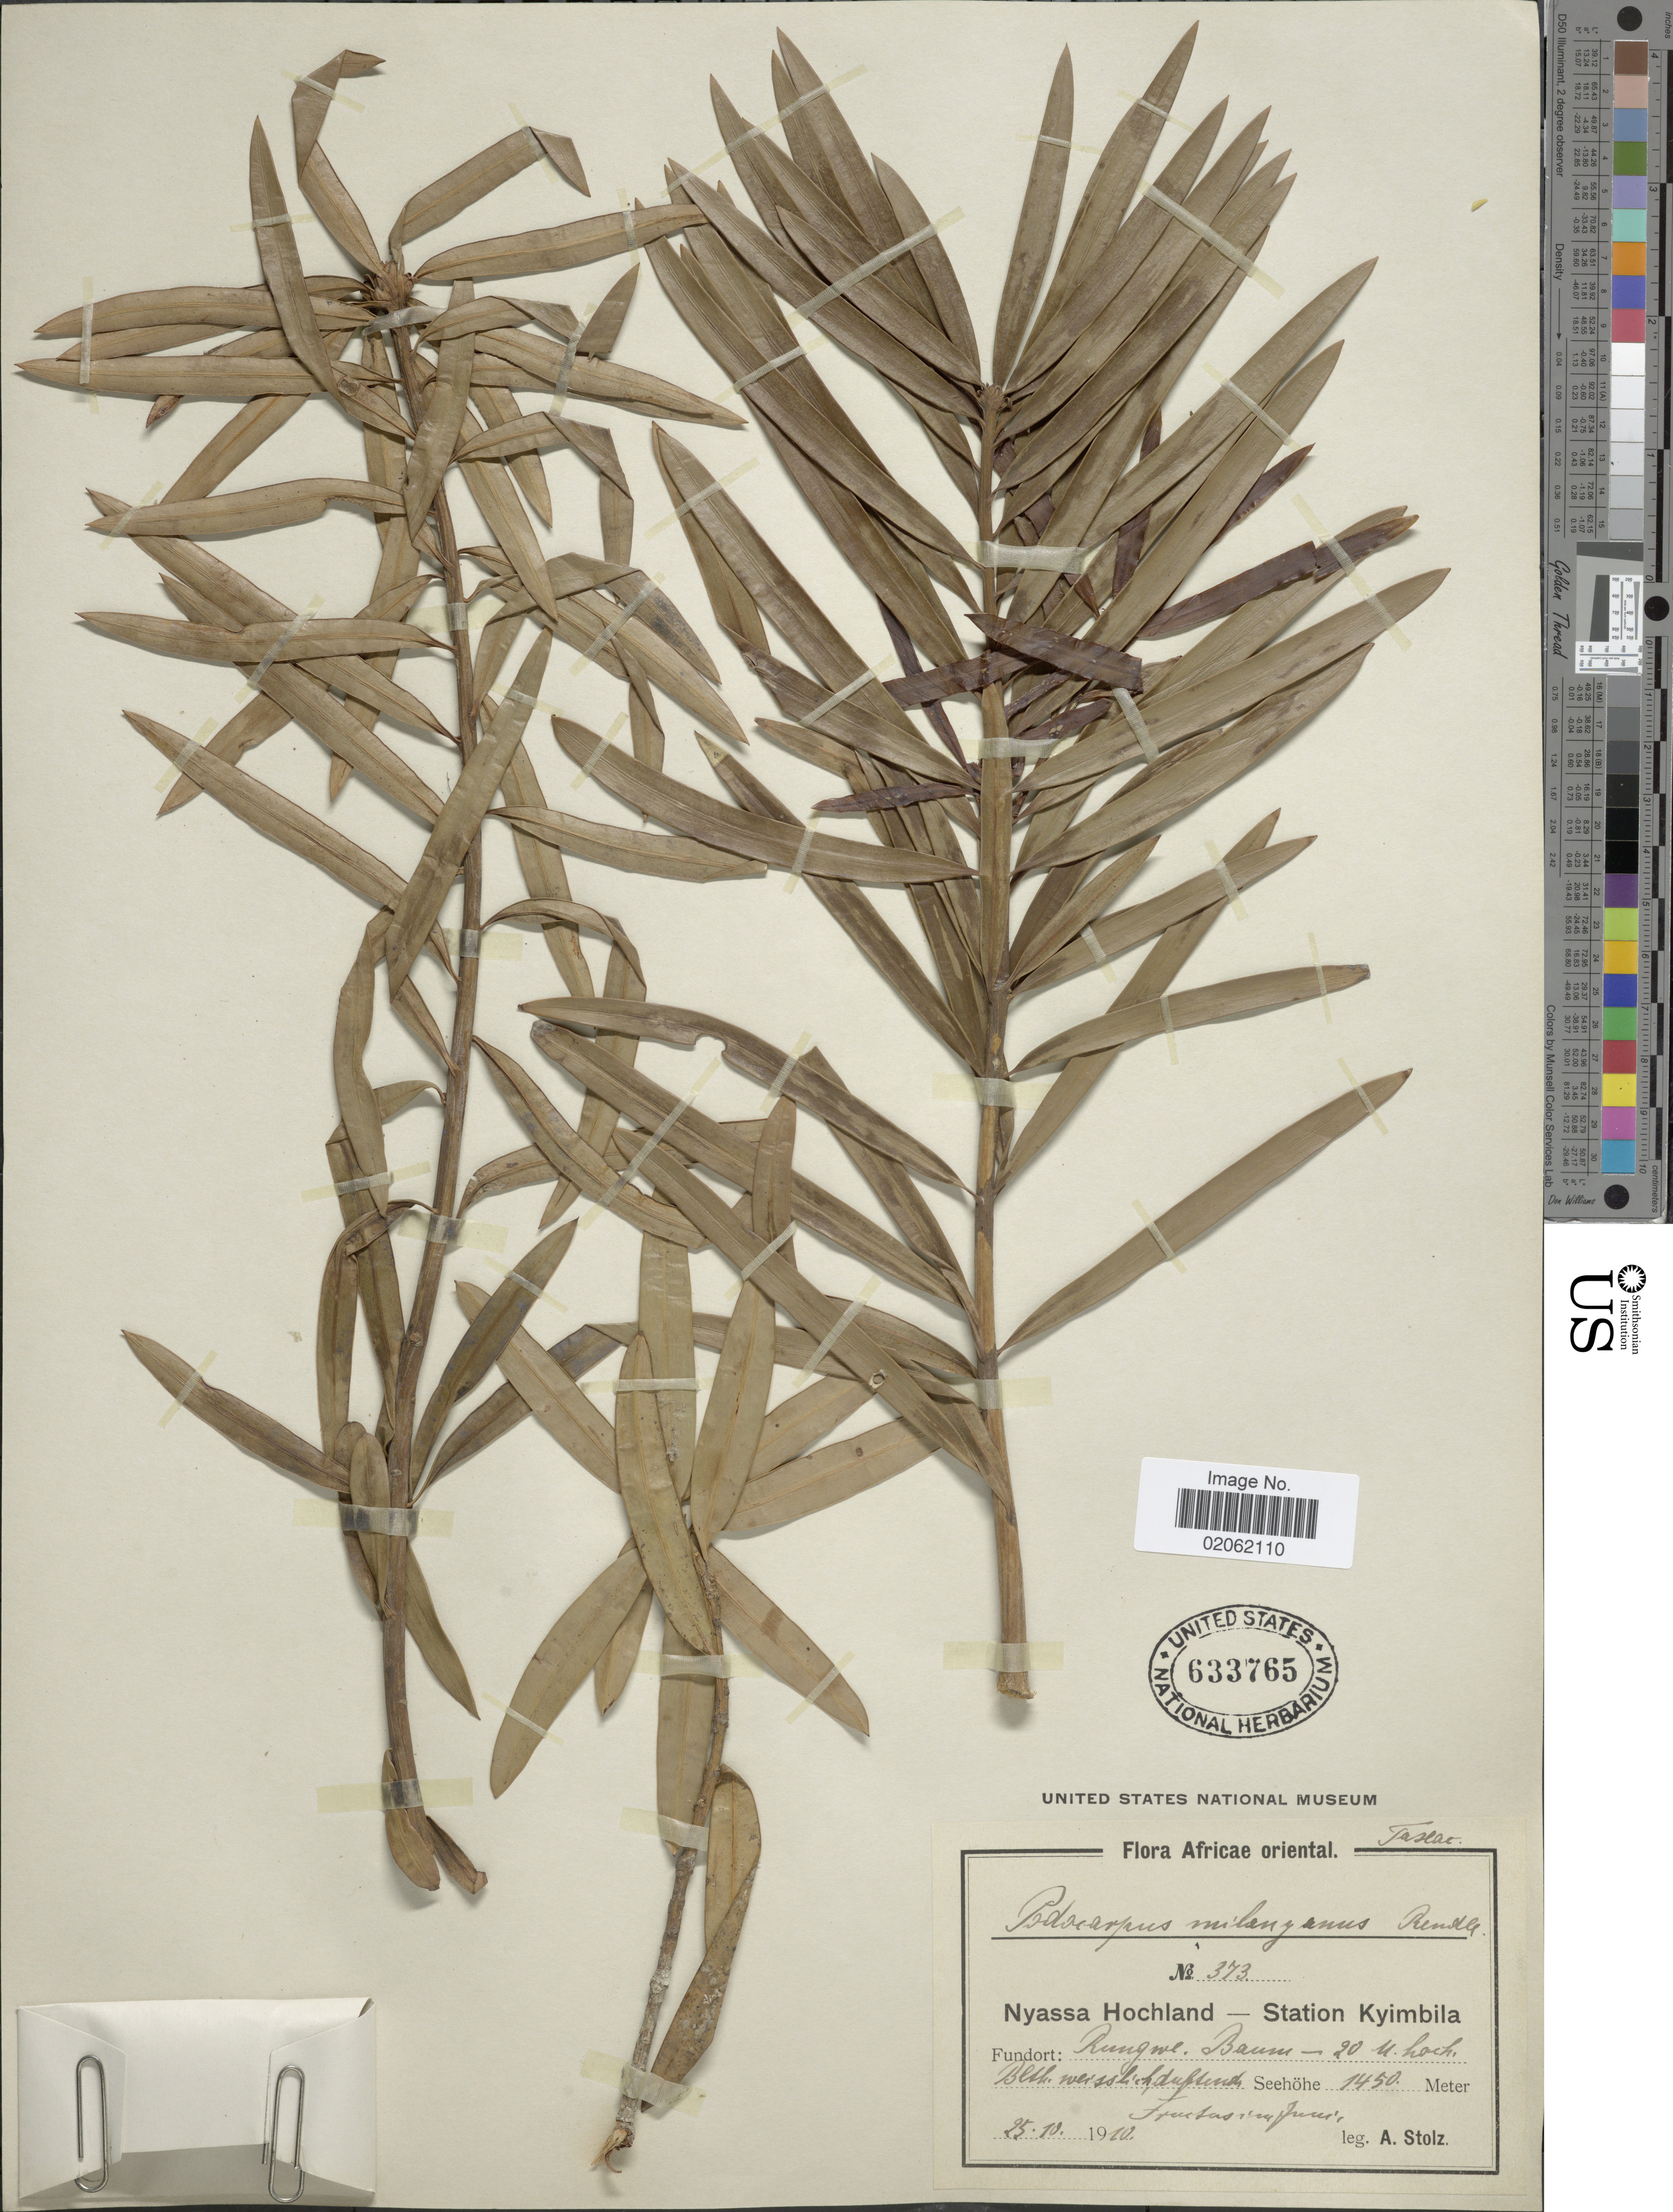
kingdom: Plantae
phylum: Tracheophyta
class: Pinopsida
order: Pinales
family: Podocarpaceae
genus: Podocarpus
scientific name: Podocarpus milanjianus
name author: Rendle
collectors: A. Stolz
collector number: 373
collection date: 1910-10-25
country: Tanzania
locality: Africae oriental, Nyassa Hochland - Station Kyimbila, Rungwe Baum [illegible text]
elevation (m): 1450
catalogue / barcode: US 633765